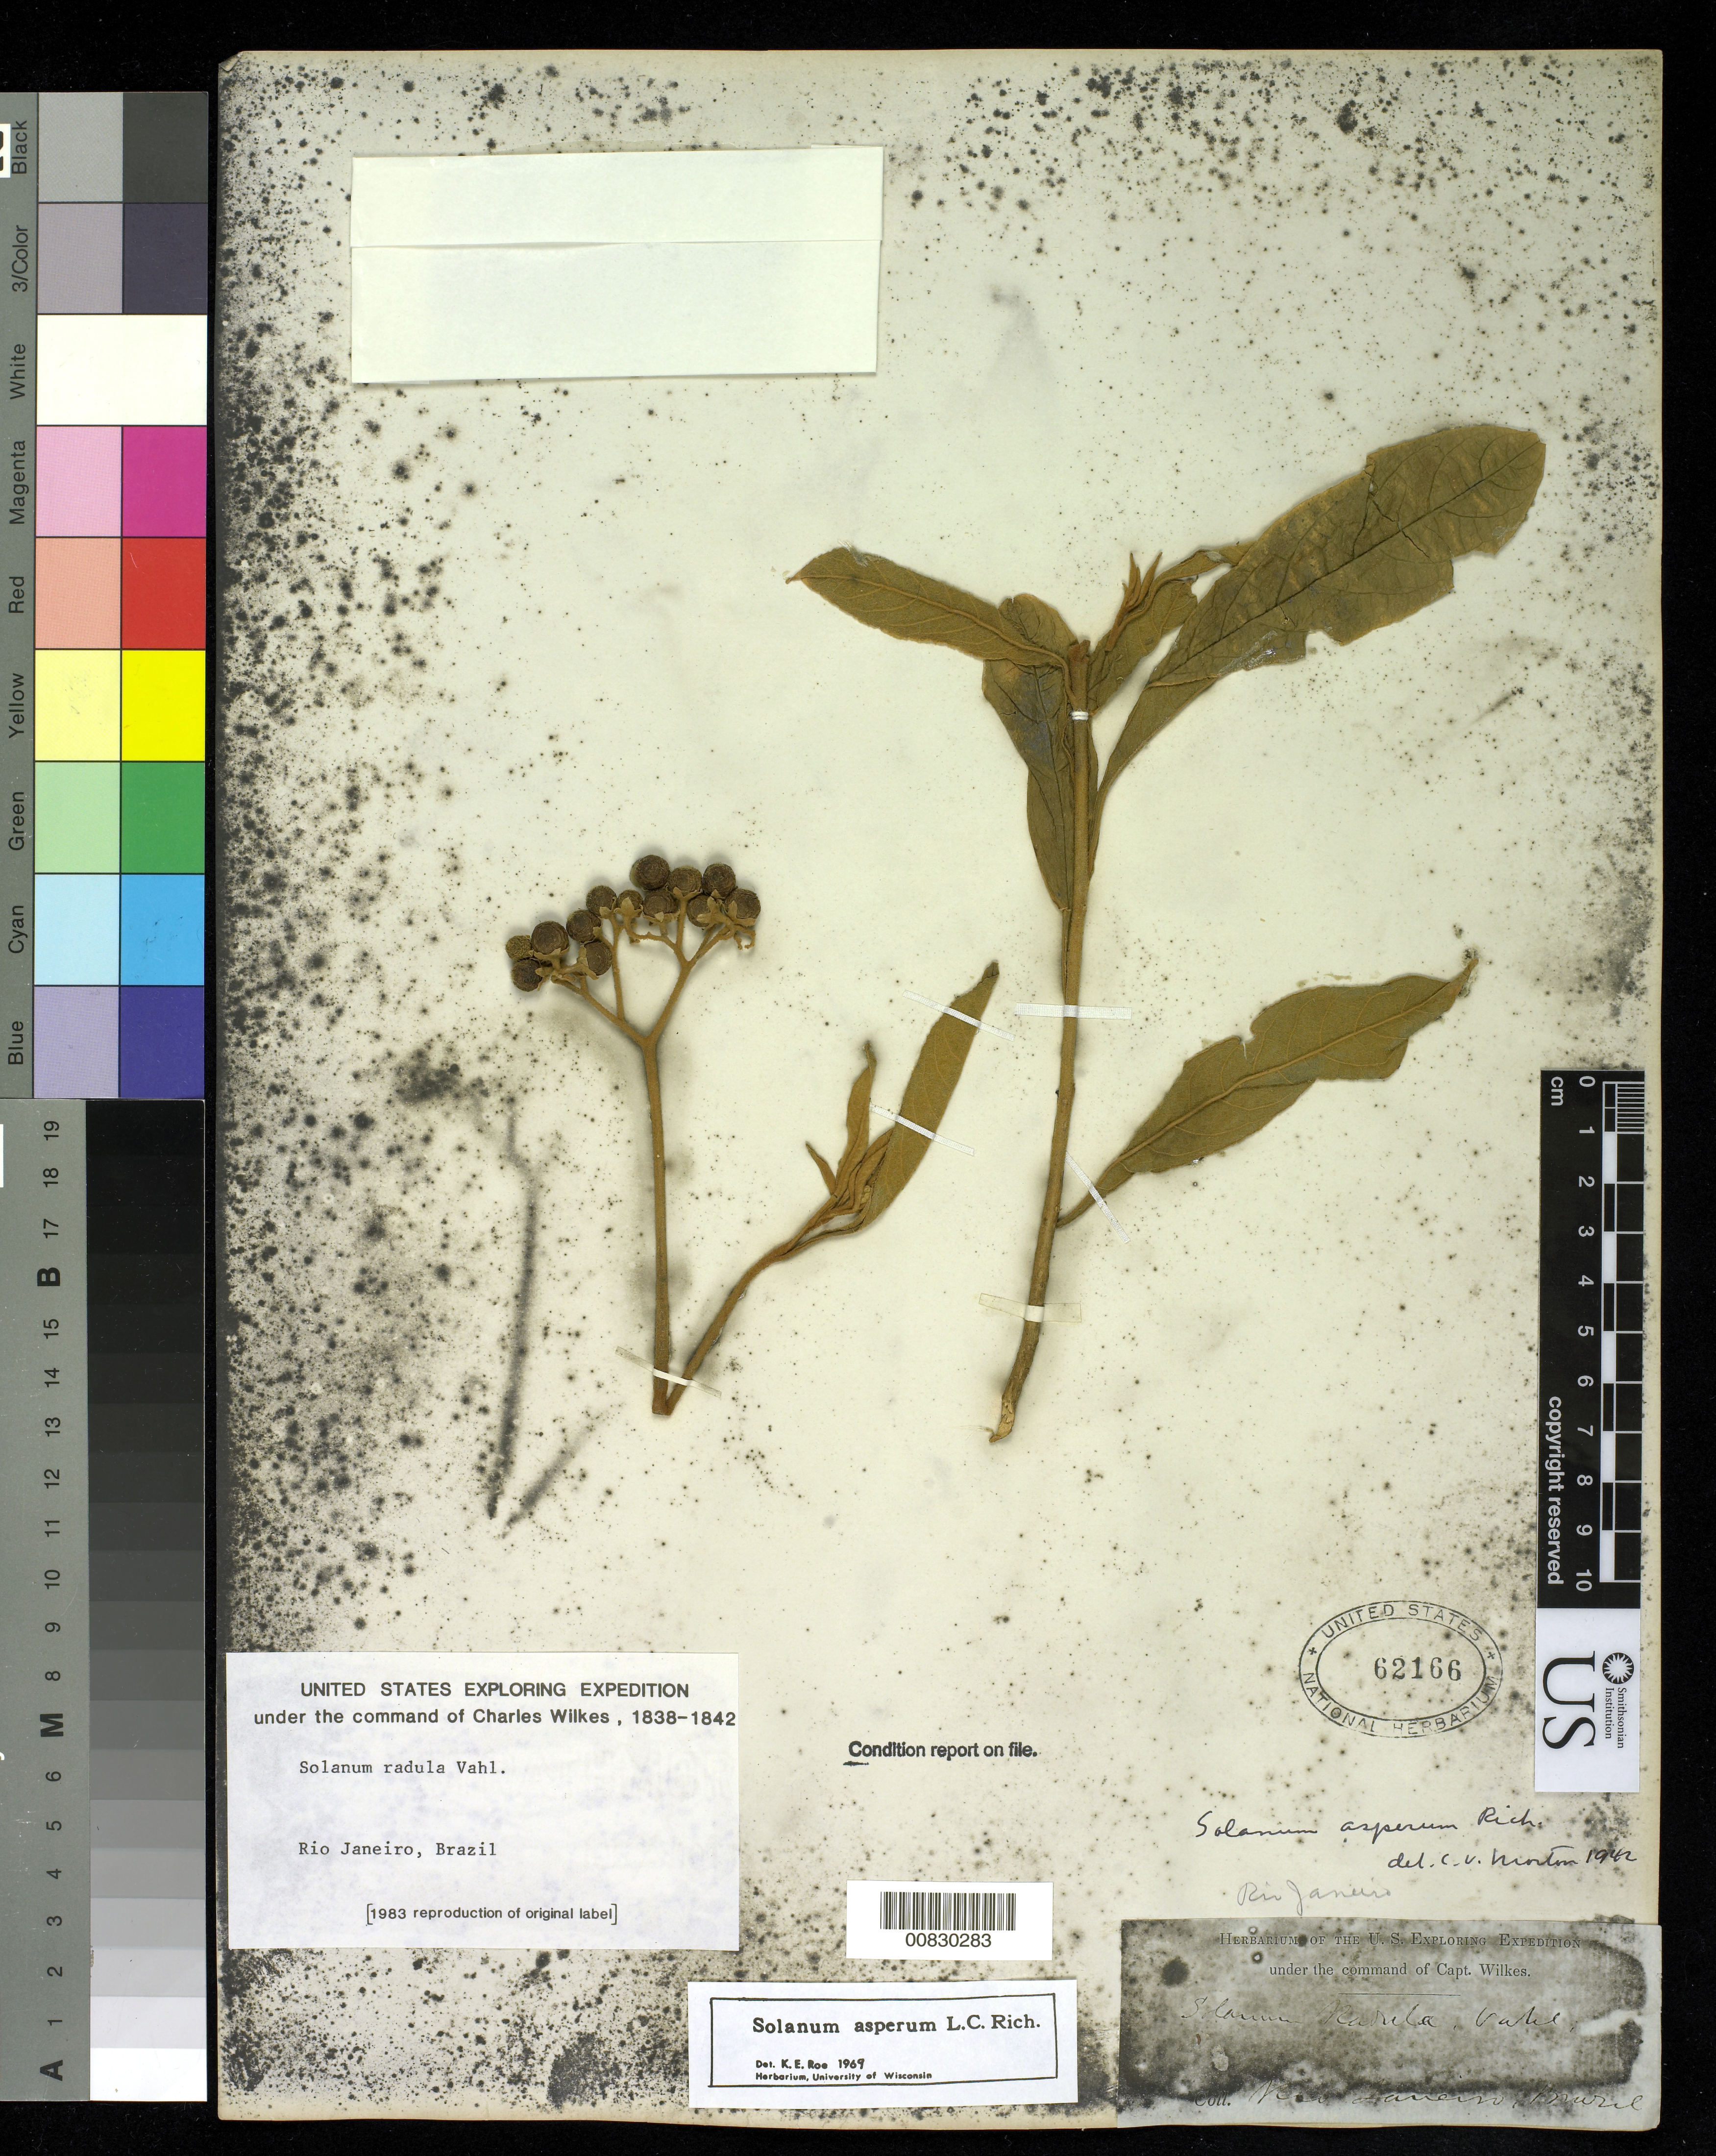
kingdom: Plantae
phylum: Tracheophyta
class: Magnoliopsida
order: Solanales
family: Solanaceae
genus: Solanum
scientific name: Solanum asperum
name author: Rich.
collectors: Wilkes Explor. Exped.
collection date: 1838/1842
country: Brazil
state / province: Rio de Janeiro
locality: Rio Janeiro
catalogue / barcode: US 62166